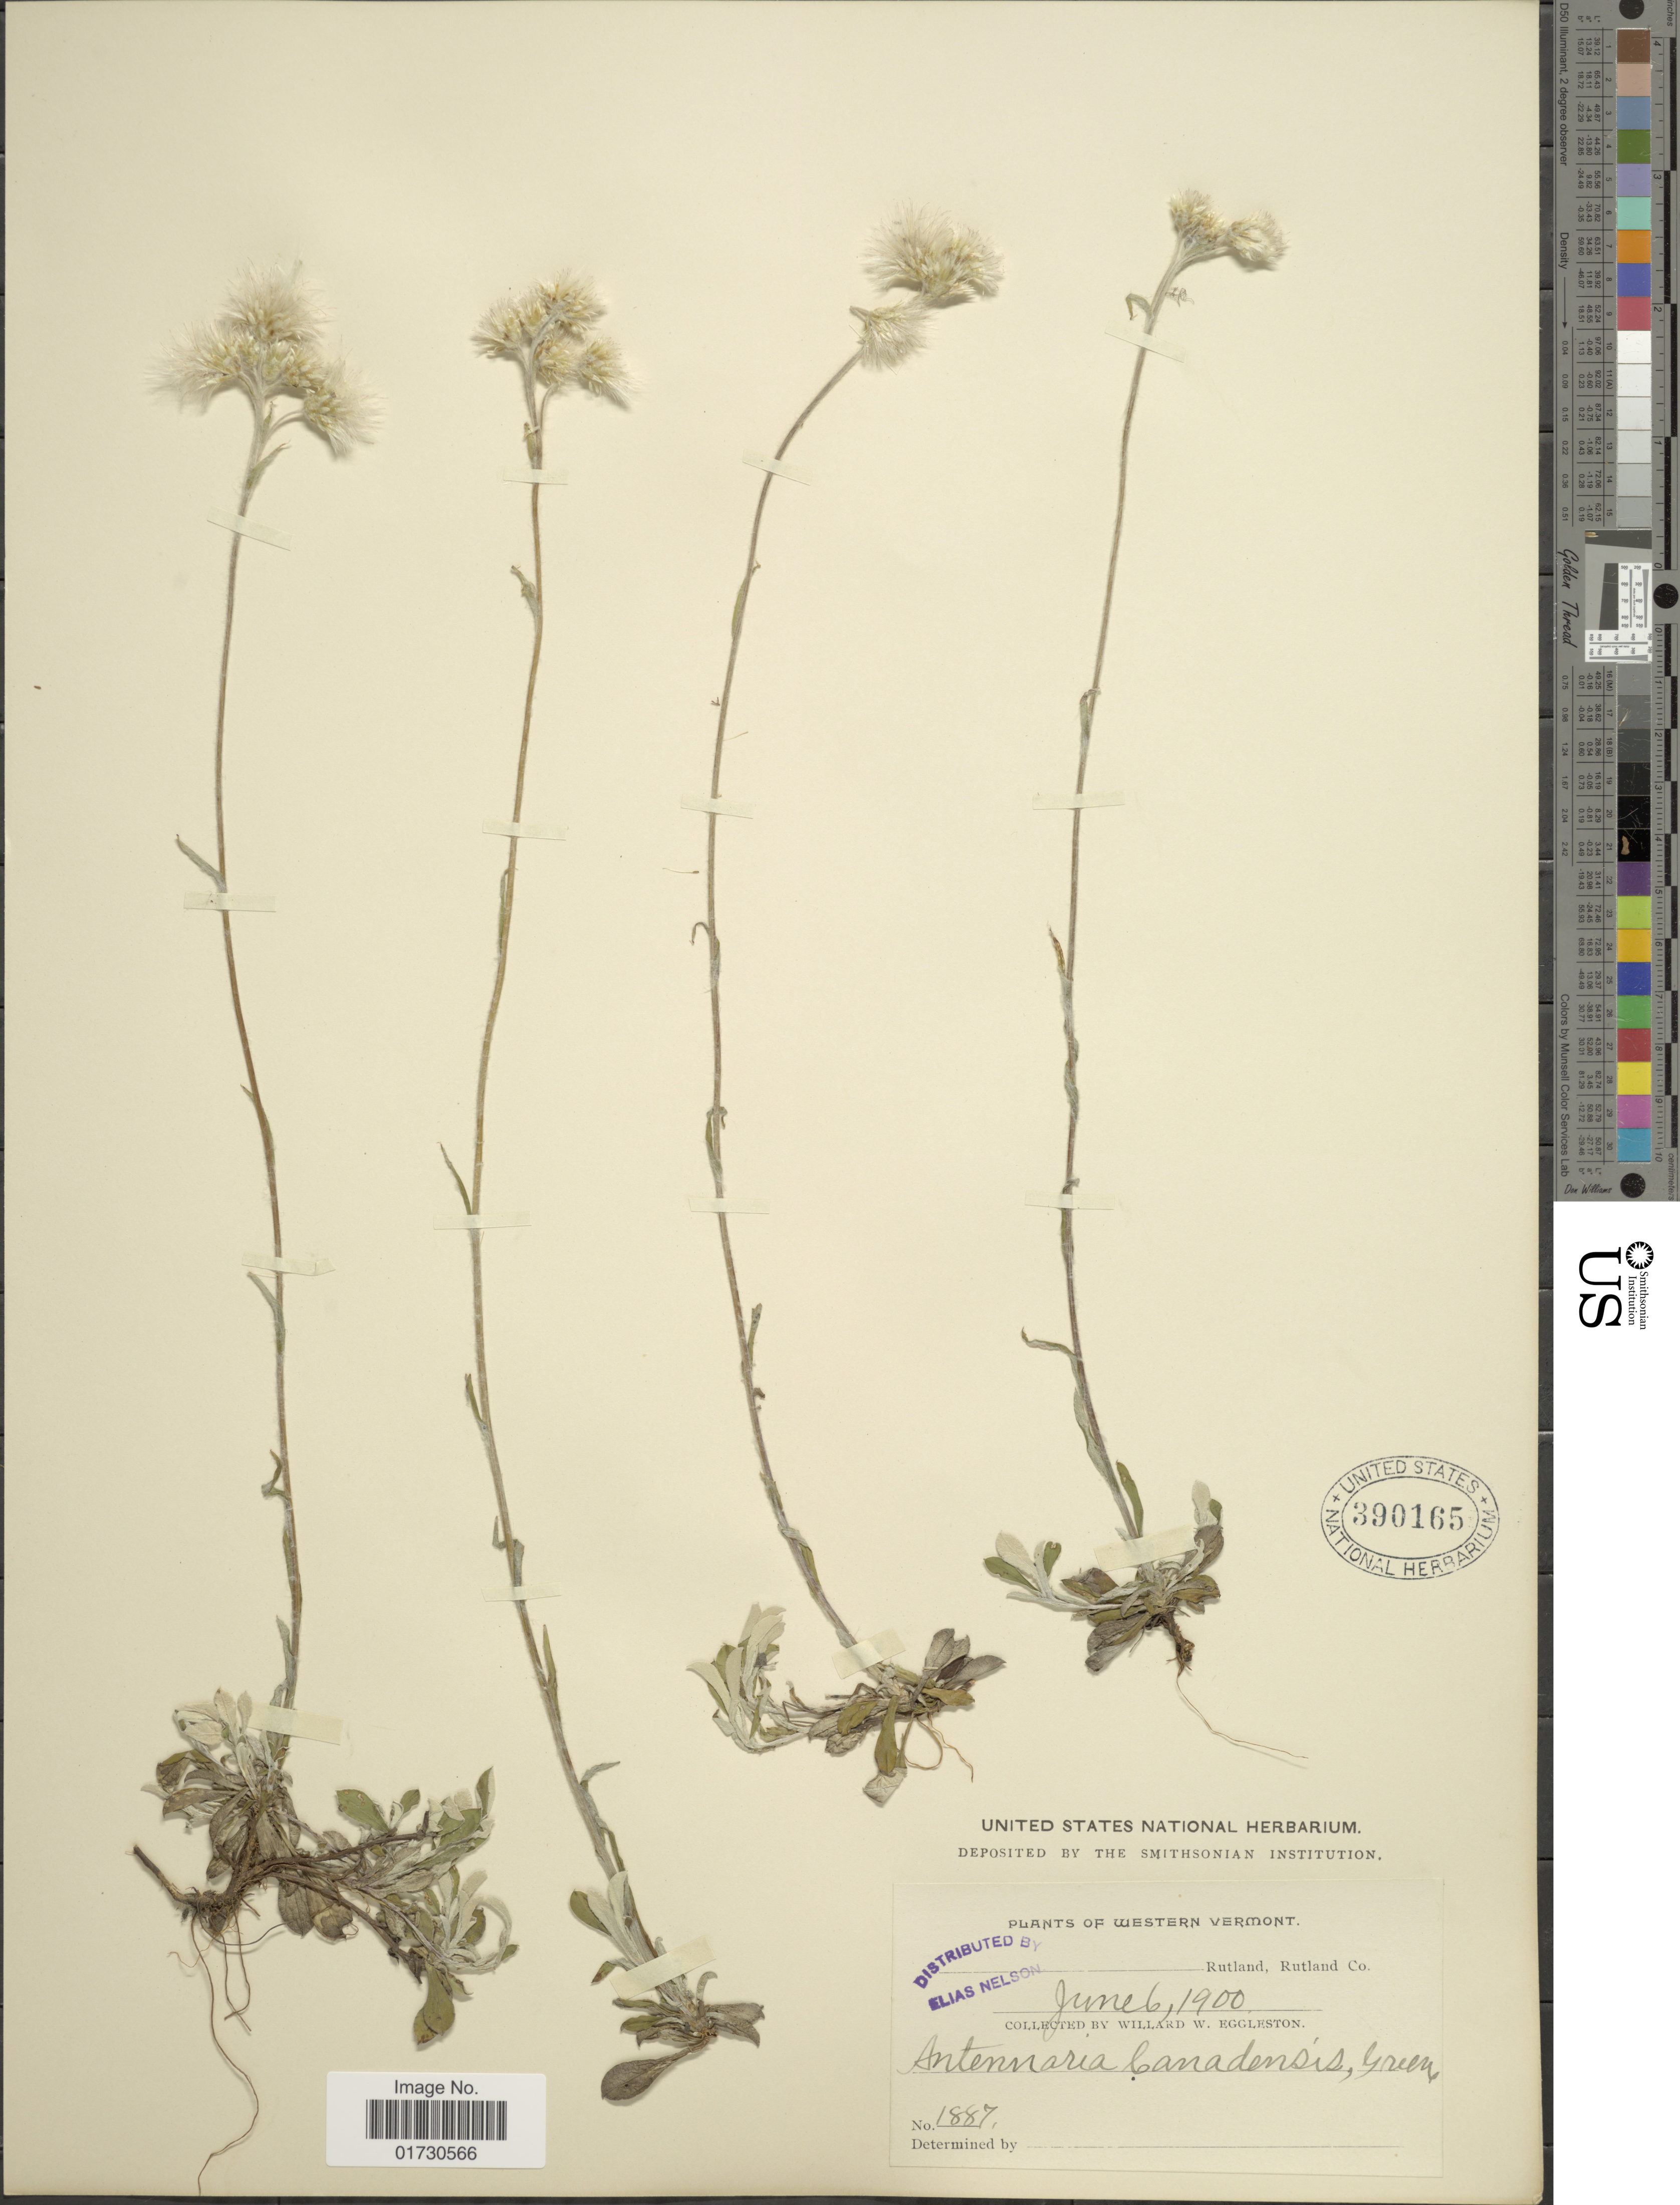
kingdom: Plantae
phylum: Tracheophyta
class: Magnoliopsida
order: Asterales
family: Asteraceae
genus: Antennaria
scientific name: Antennaria canadensis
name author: Greene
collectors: W. W. Eggleston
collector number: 1887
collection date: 1900-06-06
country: United States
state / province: Vermont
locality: Western Vermont, Rutland, Rutland Co.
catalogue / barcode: US 390165